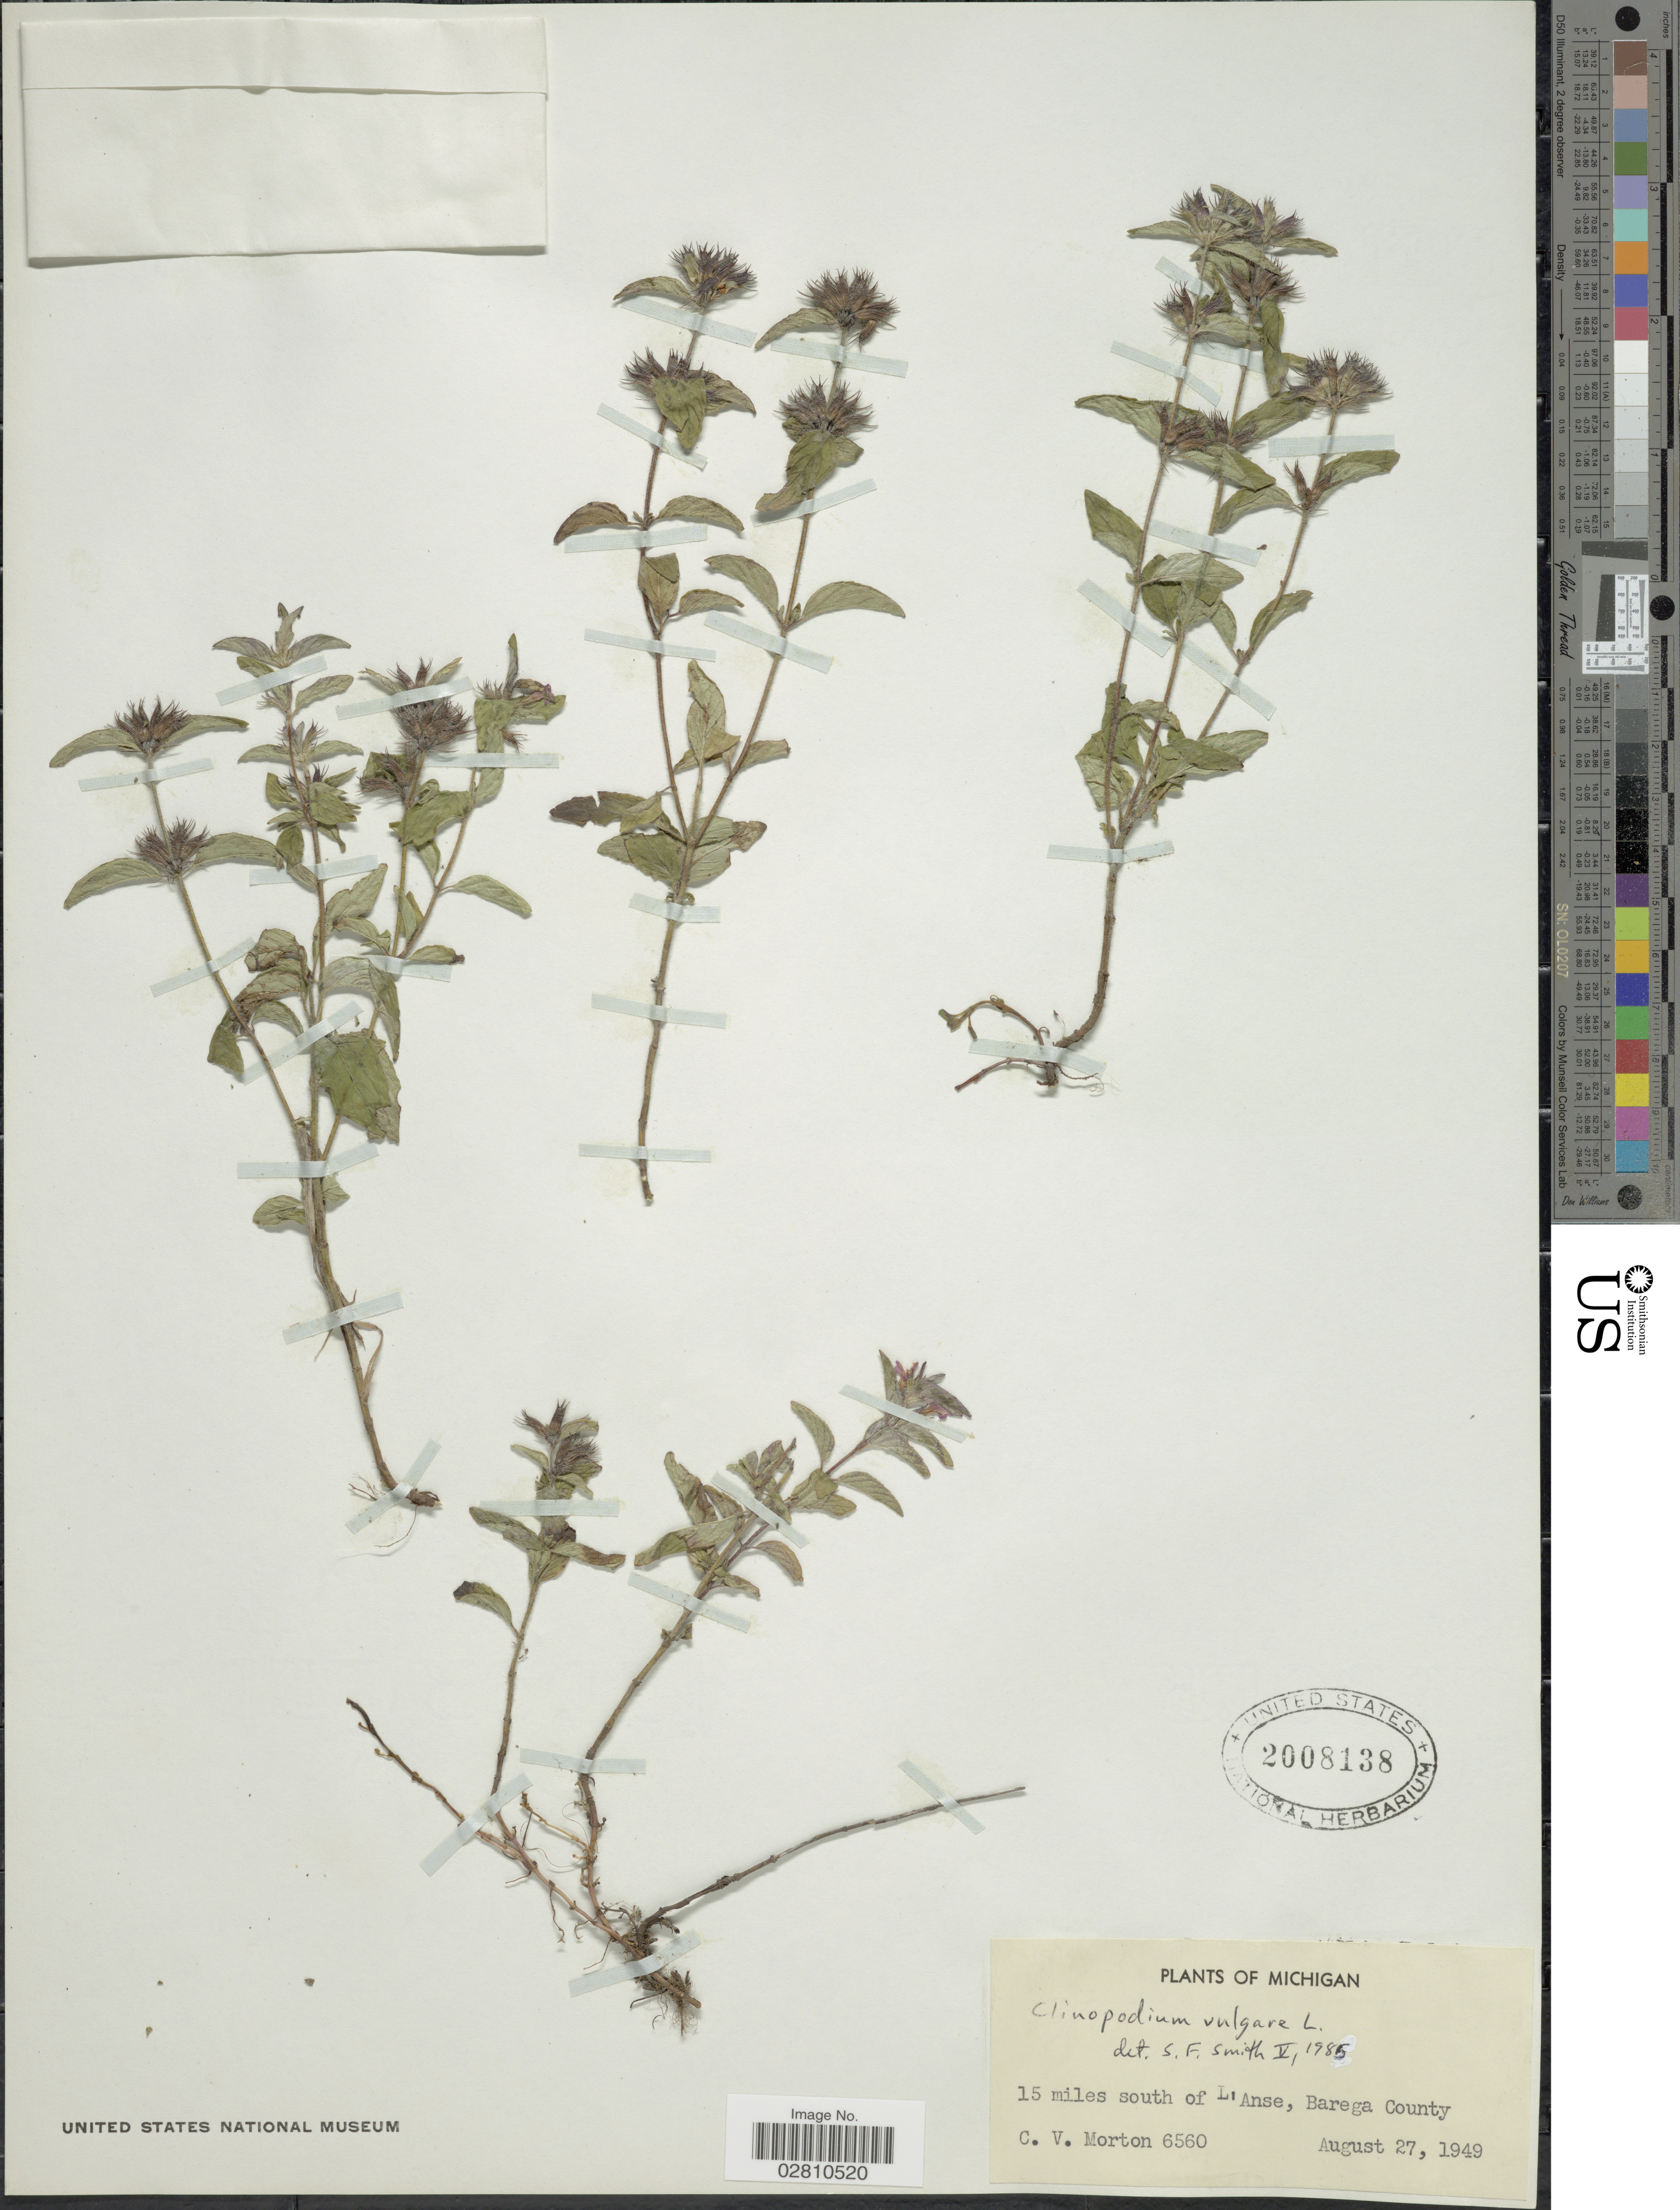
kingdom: Plantae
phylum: Tracheophyta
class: Magnoliopsida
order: Lamiales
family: Lamiaceae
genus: Clinopodium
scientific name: Clinopodium vulgare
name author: L.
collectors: C. V. Morton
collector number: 6560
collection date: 1949-08-27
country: United States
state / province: Michigan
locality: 15 miles south of L'Anse, Barega County.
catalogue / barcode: US 2008138